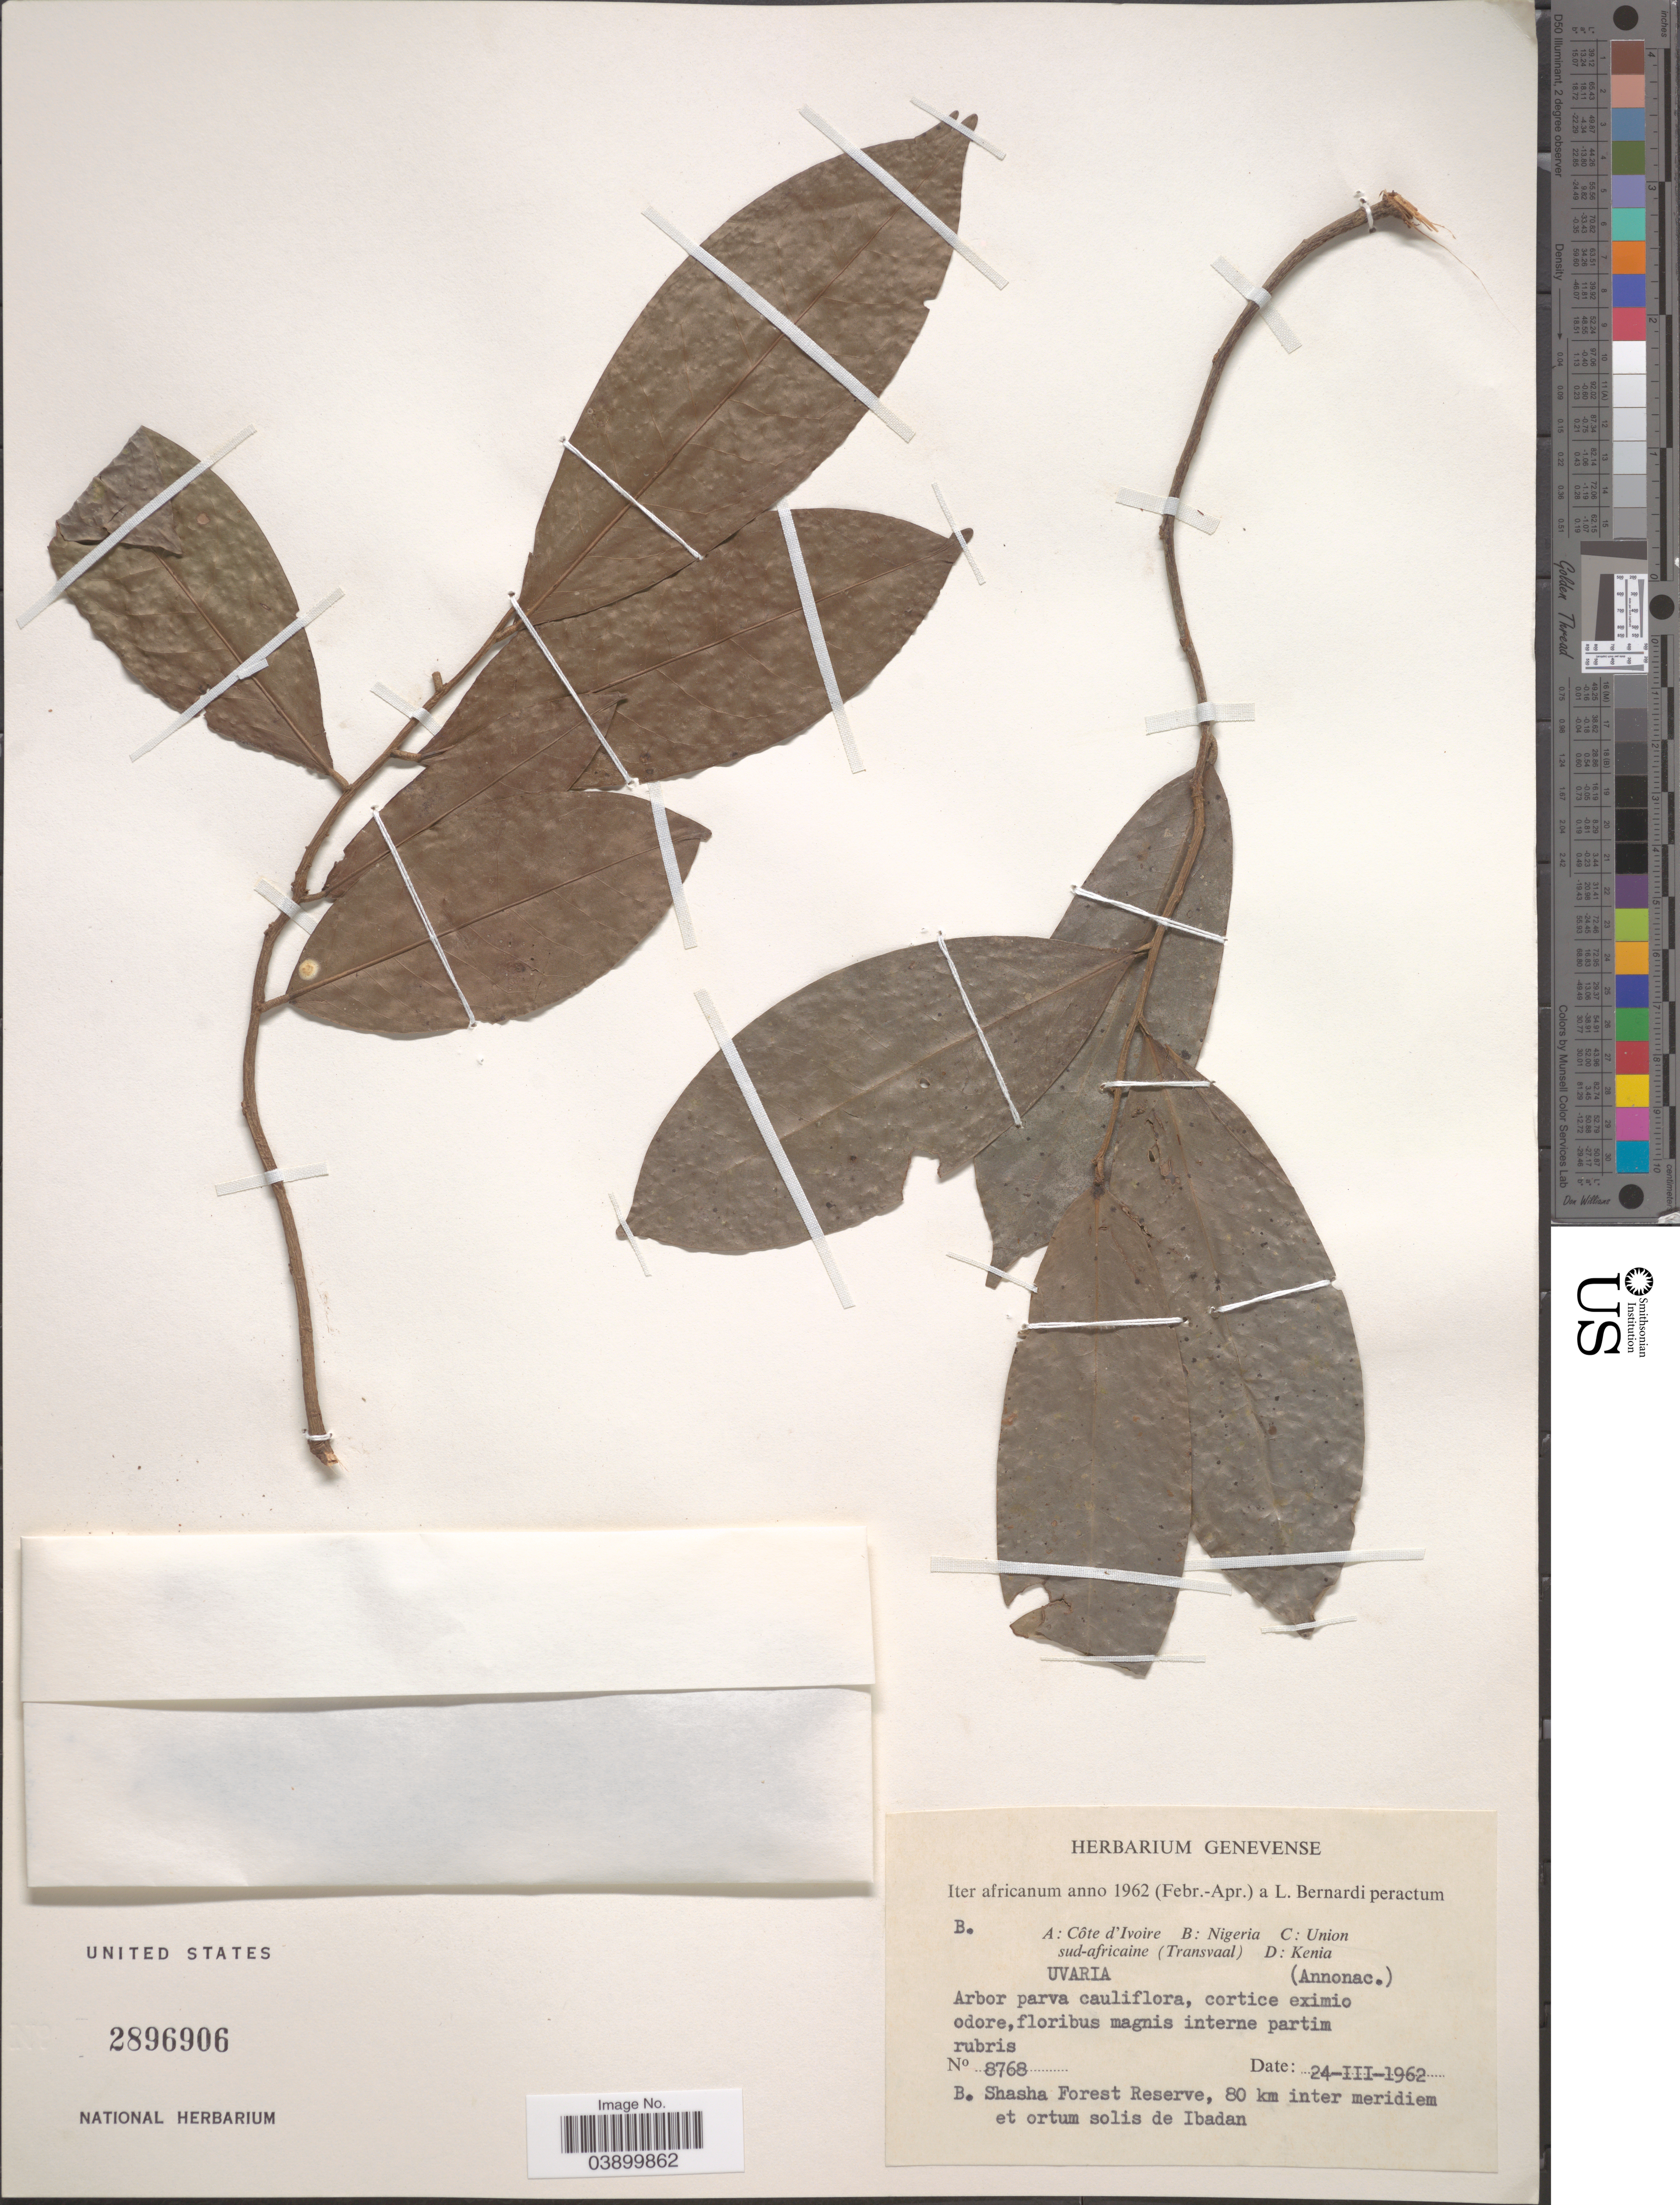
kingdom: Plantae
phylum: Tracheophyta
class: Magnoliopsida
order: Magnoliales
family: Annonaceae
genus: Uvaria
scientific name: Uvaria sp.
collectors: L. Bernardi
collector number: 8768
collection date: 1962-03-24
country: Nigeria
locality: Shasha Forest Reserve, 80 km inter meridiem et ortum solis de Ibadan.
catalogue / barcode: US 2896906